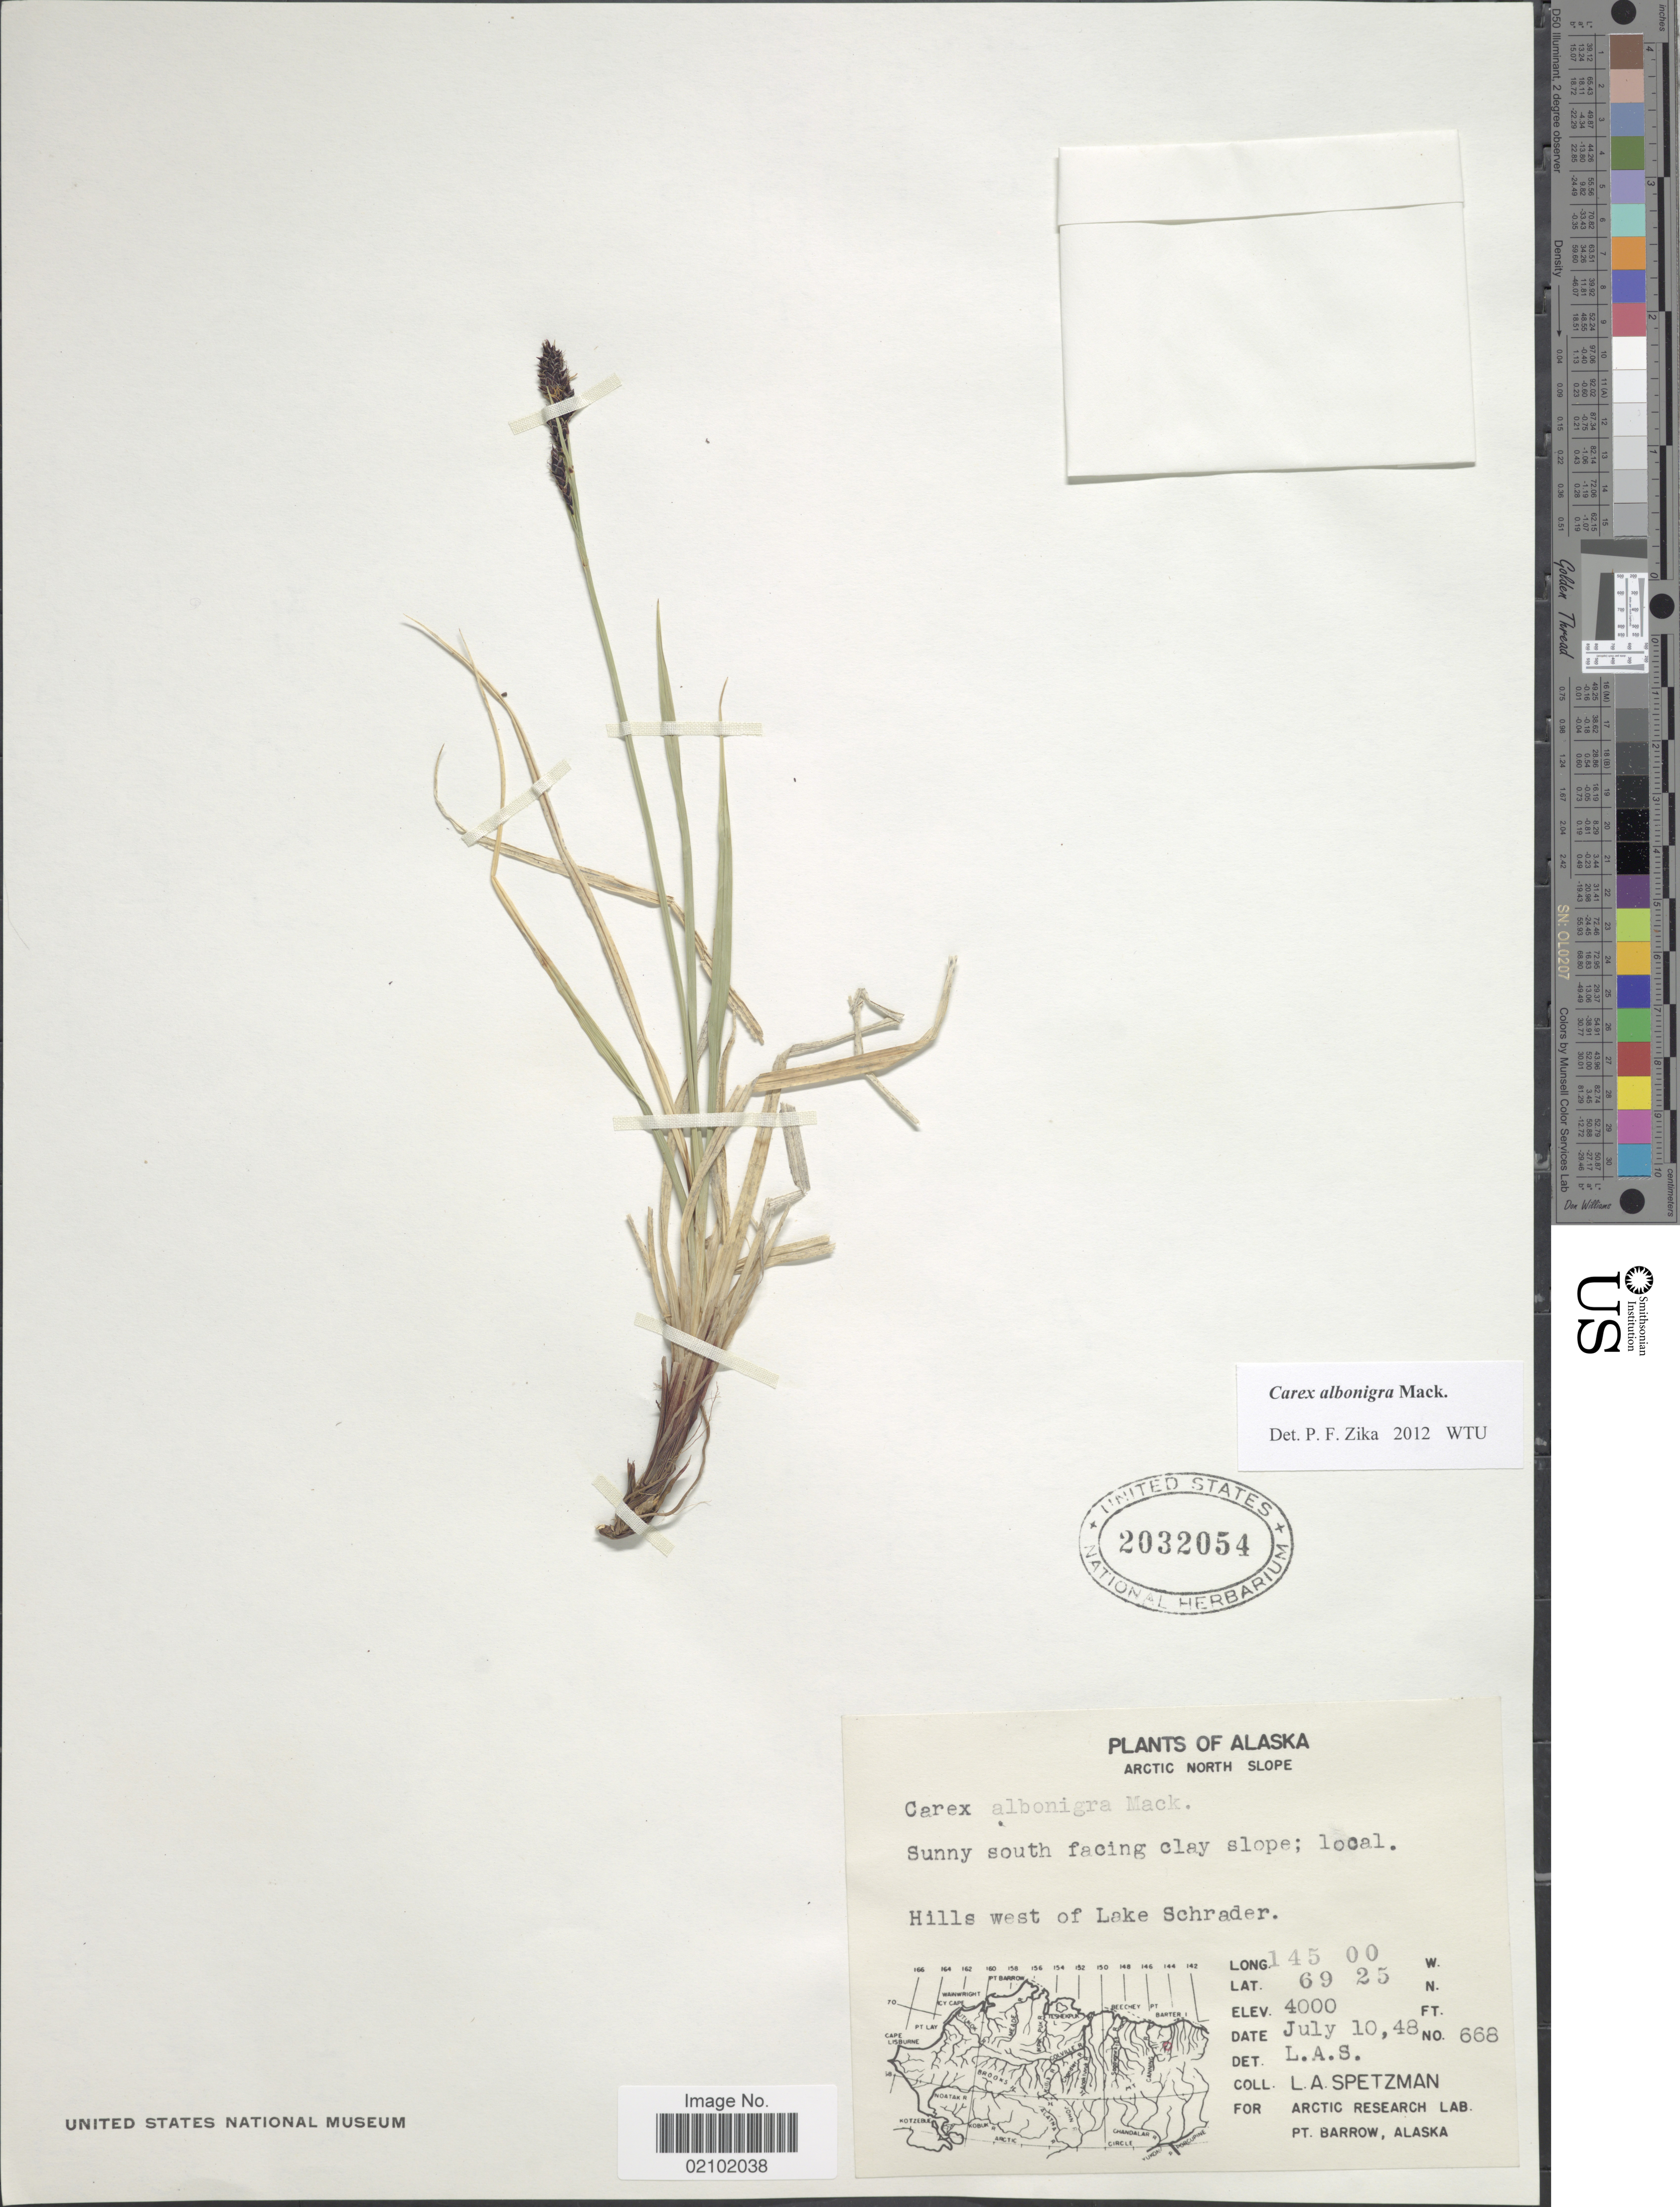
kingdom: Plantae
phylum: Tracheophyta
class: Liliopsida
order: Poales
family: Cyperaceae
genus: Carex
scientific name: Carex albonigra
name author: Mack.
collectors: L. Spetzman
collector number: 668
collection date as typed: Transcribed d/m/y: 10/7/48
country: United States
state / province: Alaska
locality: Arctic North Slope. Hills west of Lake Schrader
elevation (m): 1219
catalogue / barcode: US 2032054